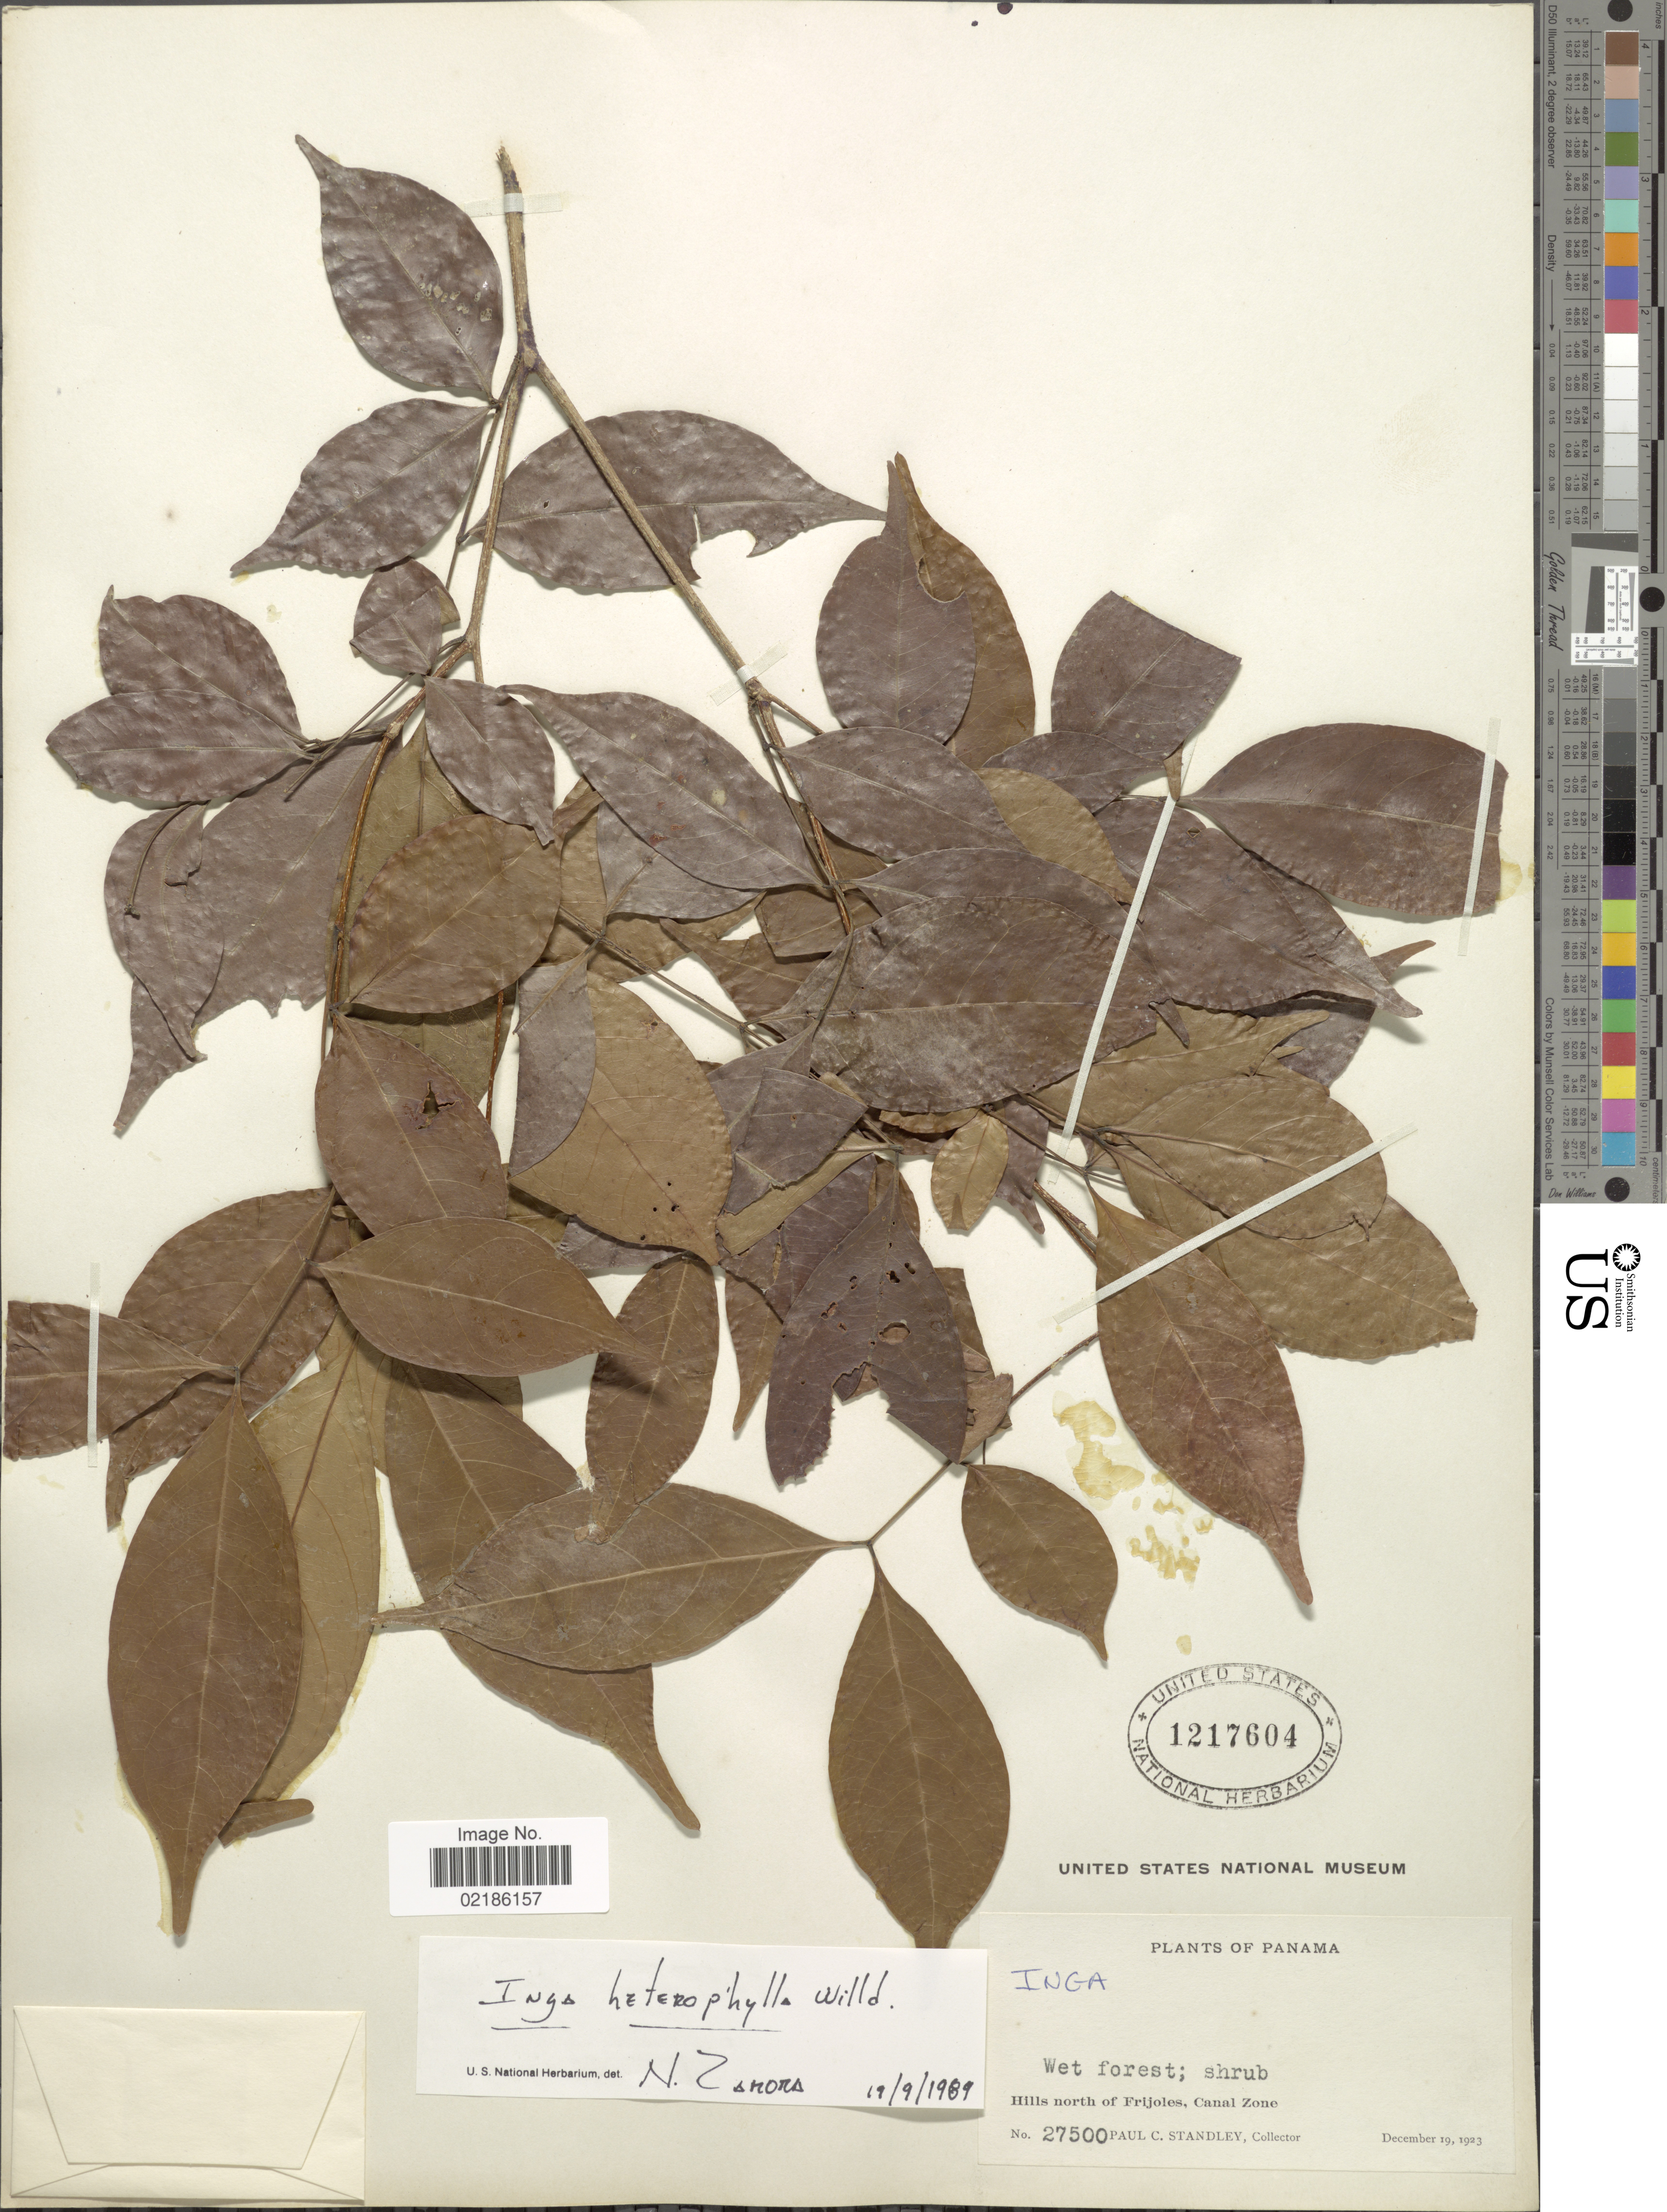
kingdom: Plantae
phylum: Tracheophyta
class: Magnoliopsida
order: Fabales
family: Fabaceae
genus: Inga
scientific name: Inga heterophylla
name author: Willd.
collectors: P. C. Standley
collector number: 27500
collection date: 1923-12-19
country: Panama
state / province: Colón / Panamá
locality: Hills north of Frijoles. Canal Zone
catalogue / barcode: US 1217604